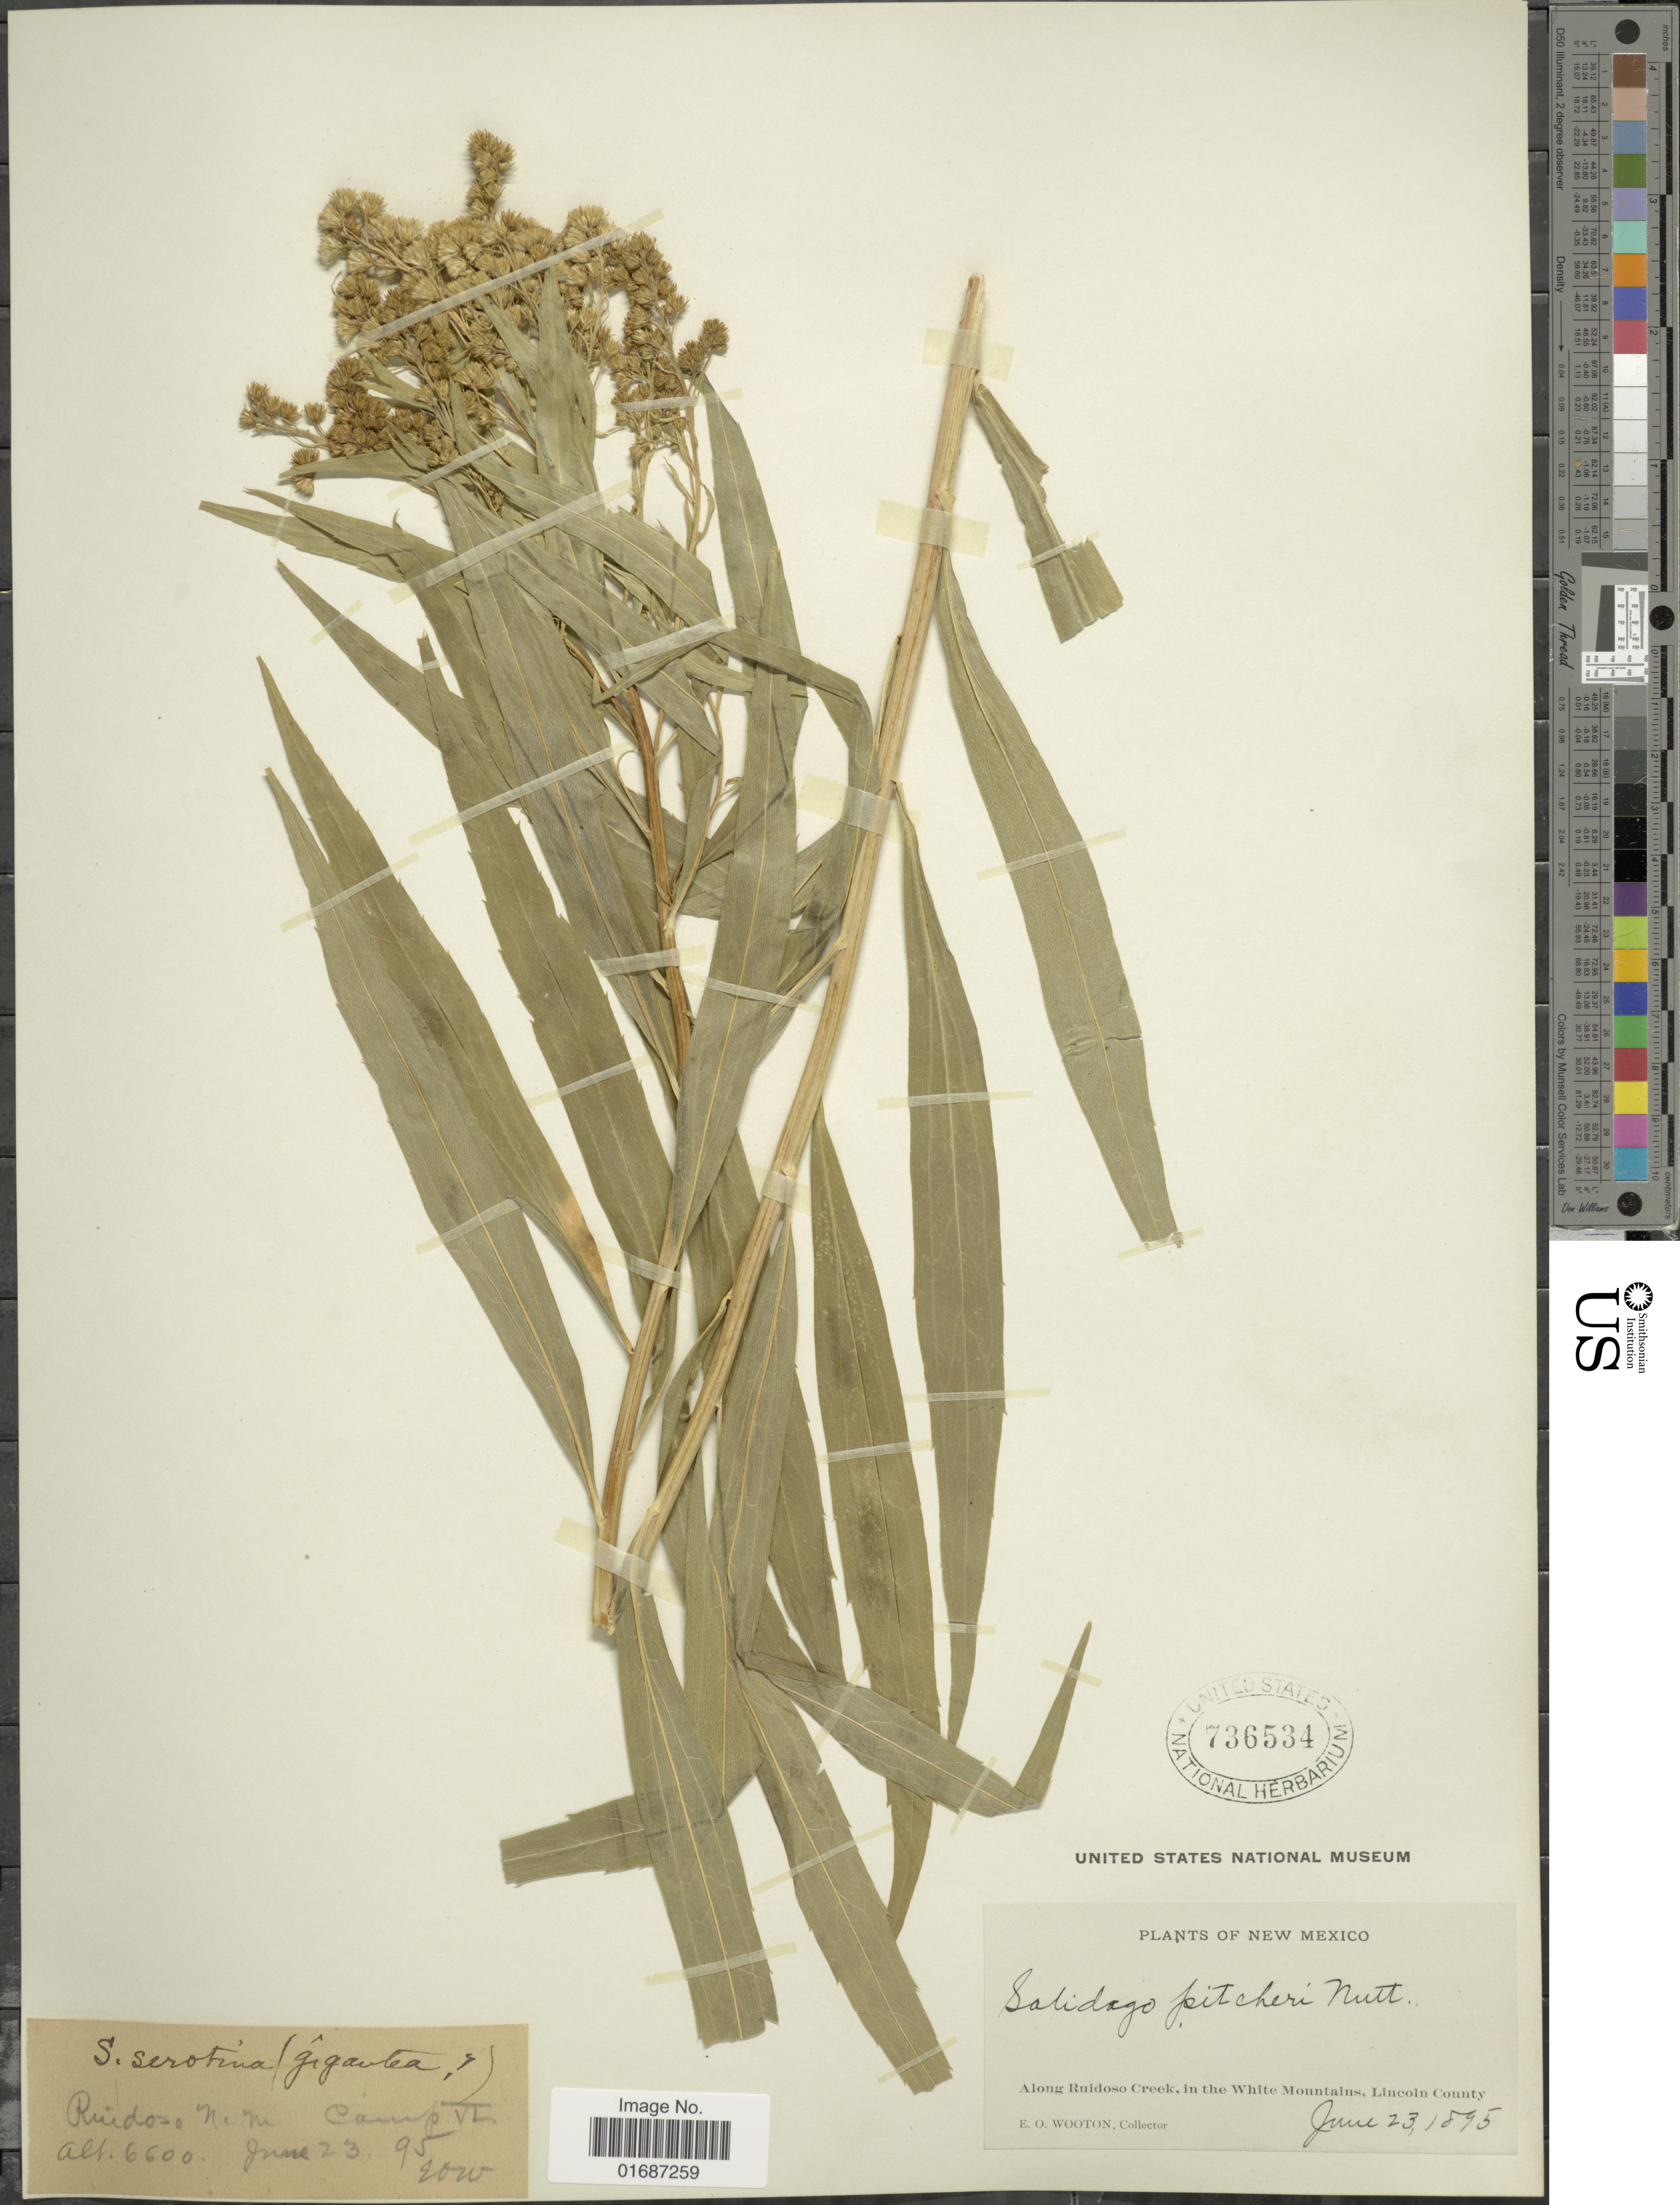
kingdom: Plantae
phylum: Tracheophyta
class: Magnoliopsida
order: Asterales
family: Asteraceae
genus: Solidago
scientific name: Solidago gigantea var. leiophylla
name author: Fernald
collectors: E. O. Wooton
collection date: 1895-06-23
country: United States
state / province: New Mexico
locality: Along Ruidoso Creek, in the White Mountains, Lincoln County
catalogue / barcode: US 736534